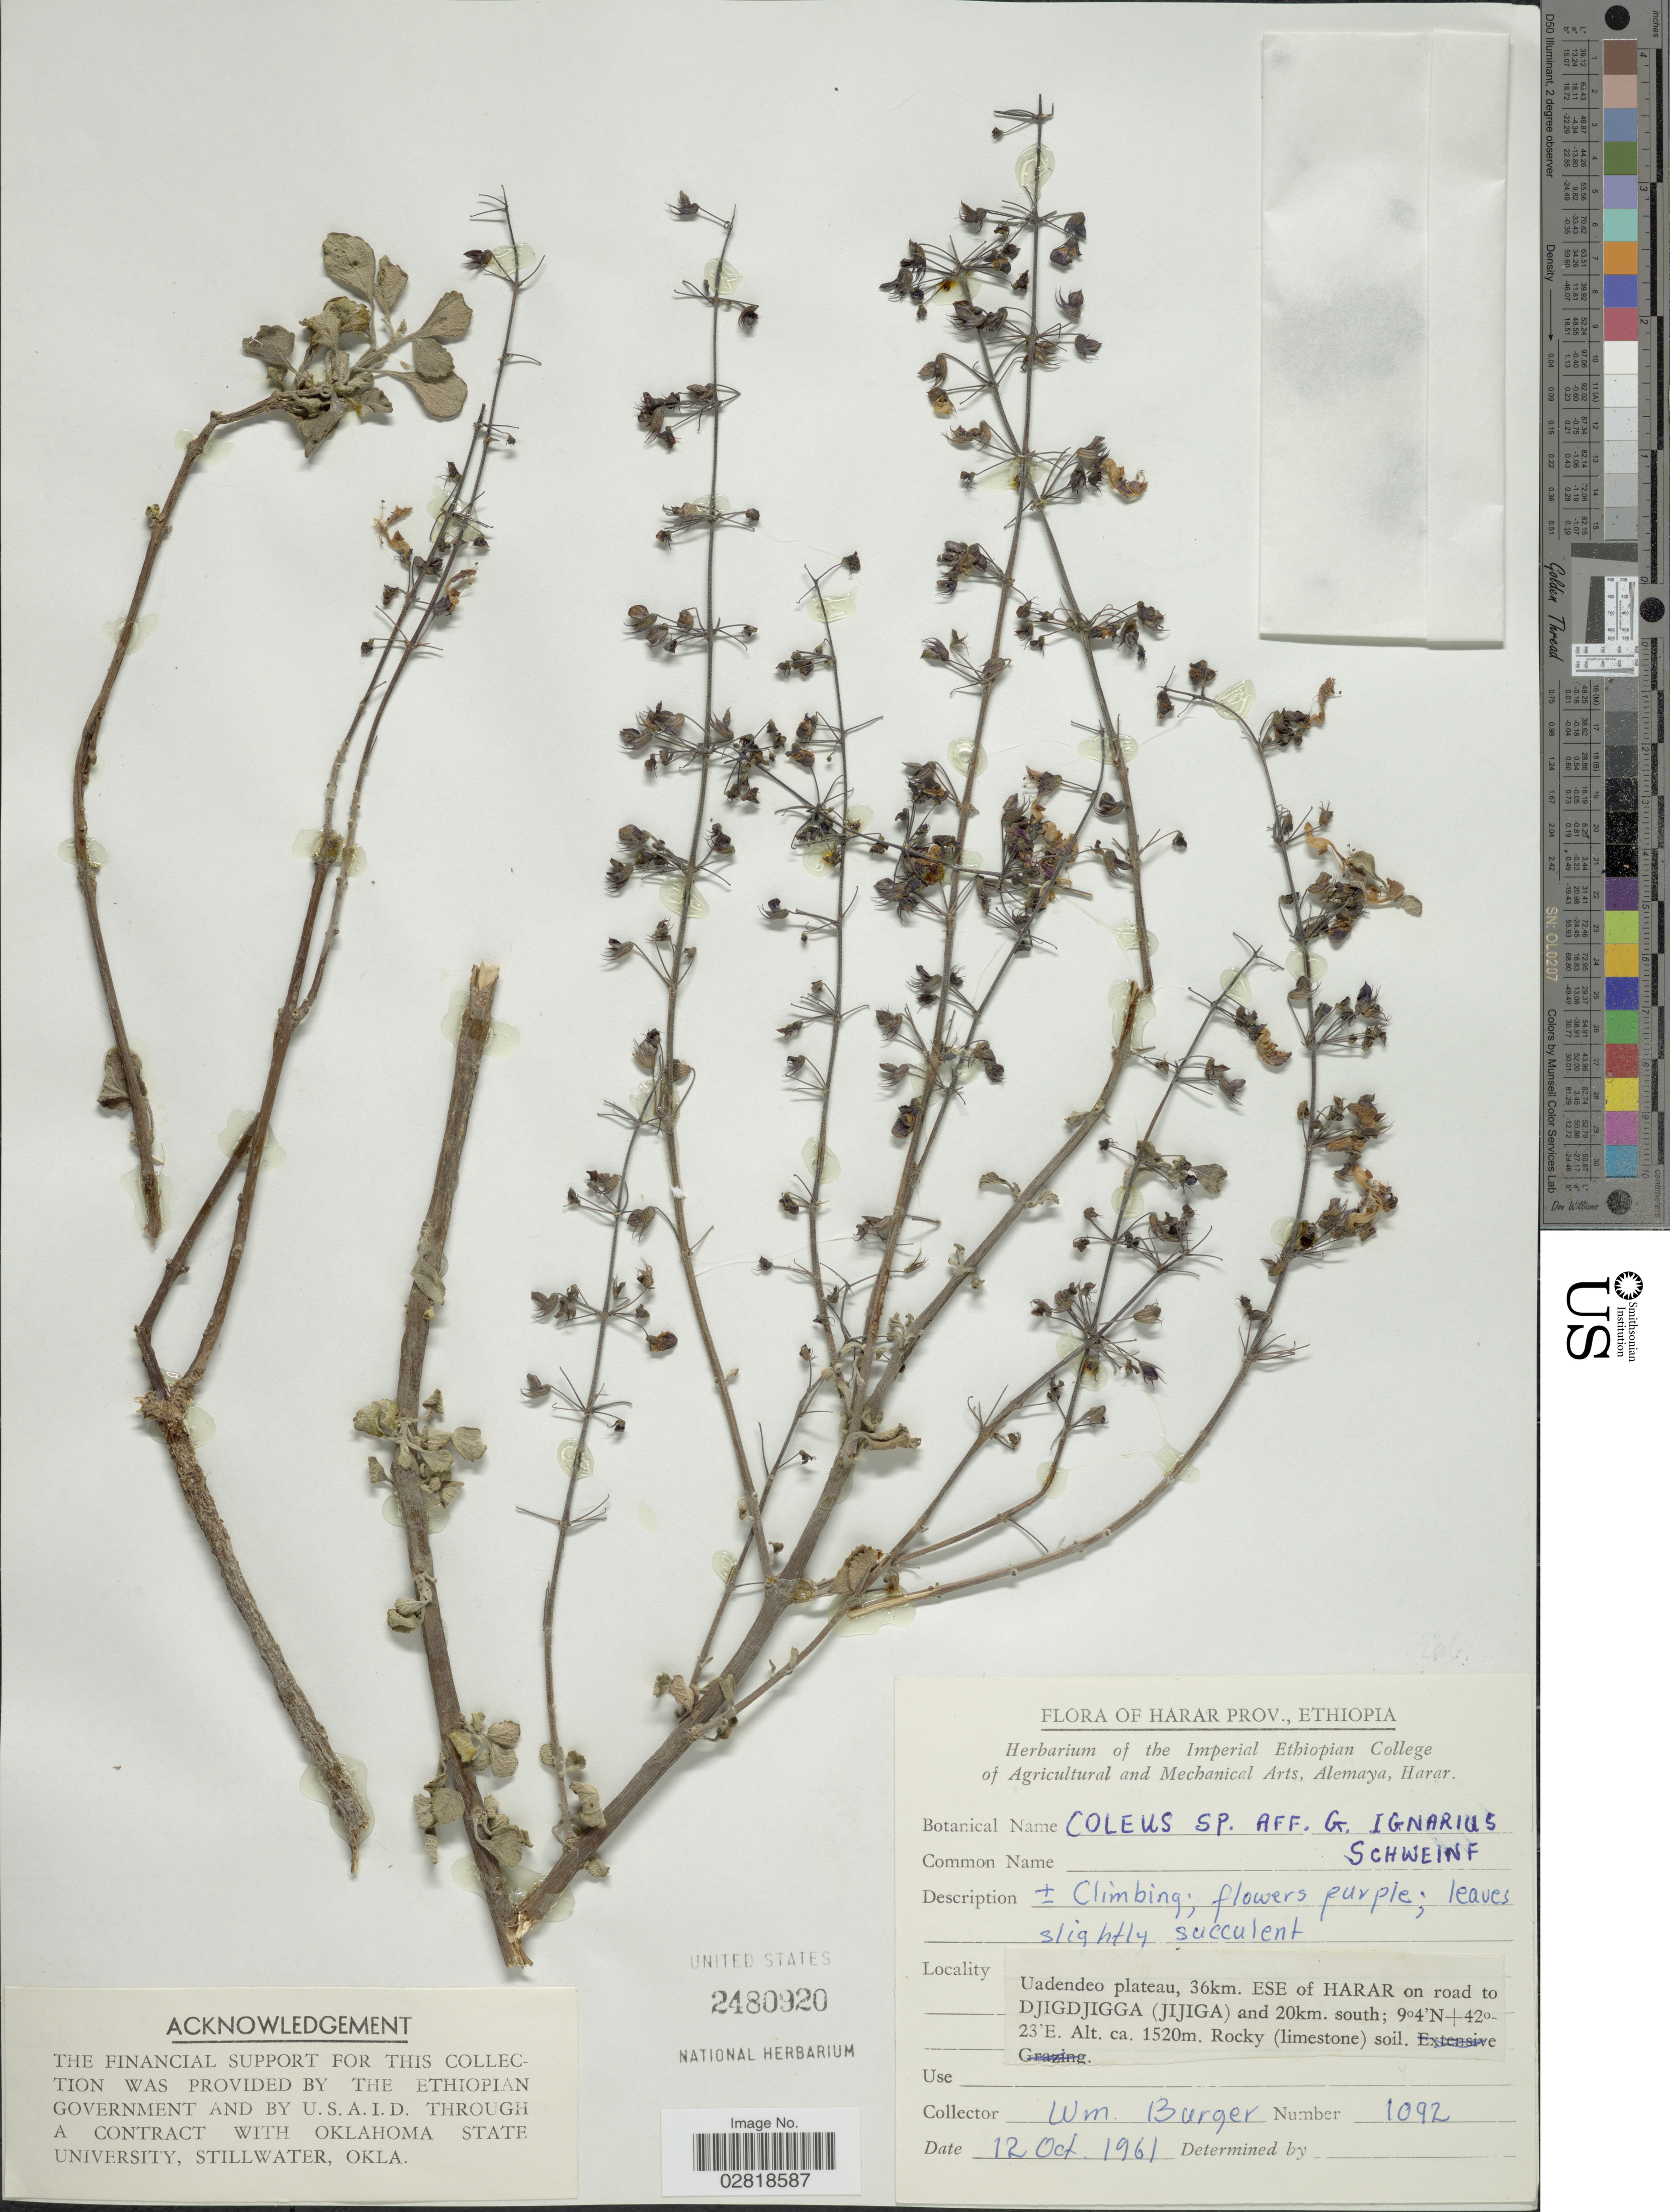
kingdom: Plantae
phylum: Tracheophyta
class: Magnoliopsida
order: Lamiales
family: Lamiaceae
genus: Plectranthus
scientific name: Plectranthus igniarius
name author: (Schweinf.) Agnew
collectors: W. Burger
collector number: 1092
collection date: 1961-10-12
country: Ethiopia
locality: Harar Prov. Uadendeo plateau, 36km. ESE of Harar on road to Djigdjigga (Jijiga) and 20km. south.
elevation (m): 1520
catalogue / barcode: US 2480920